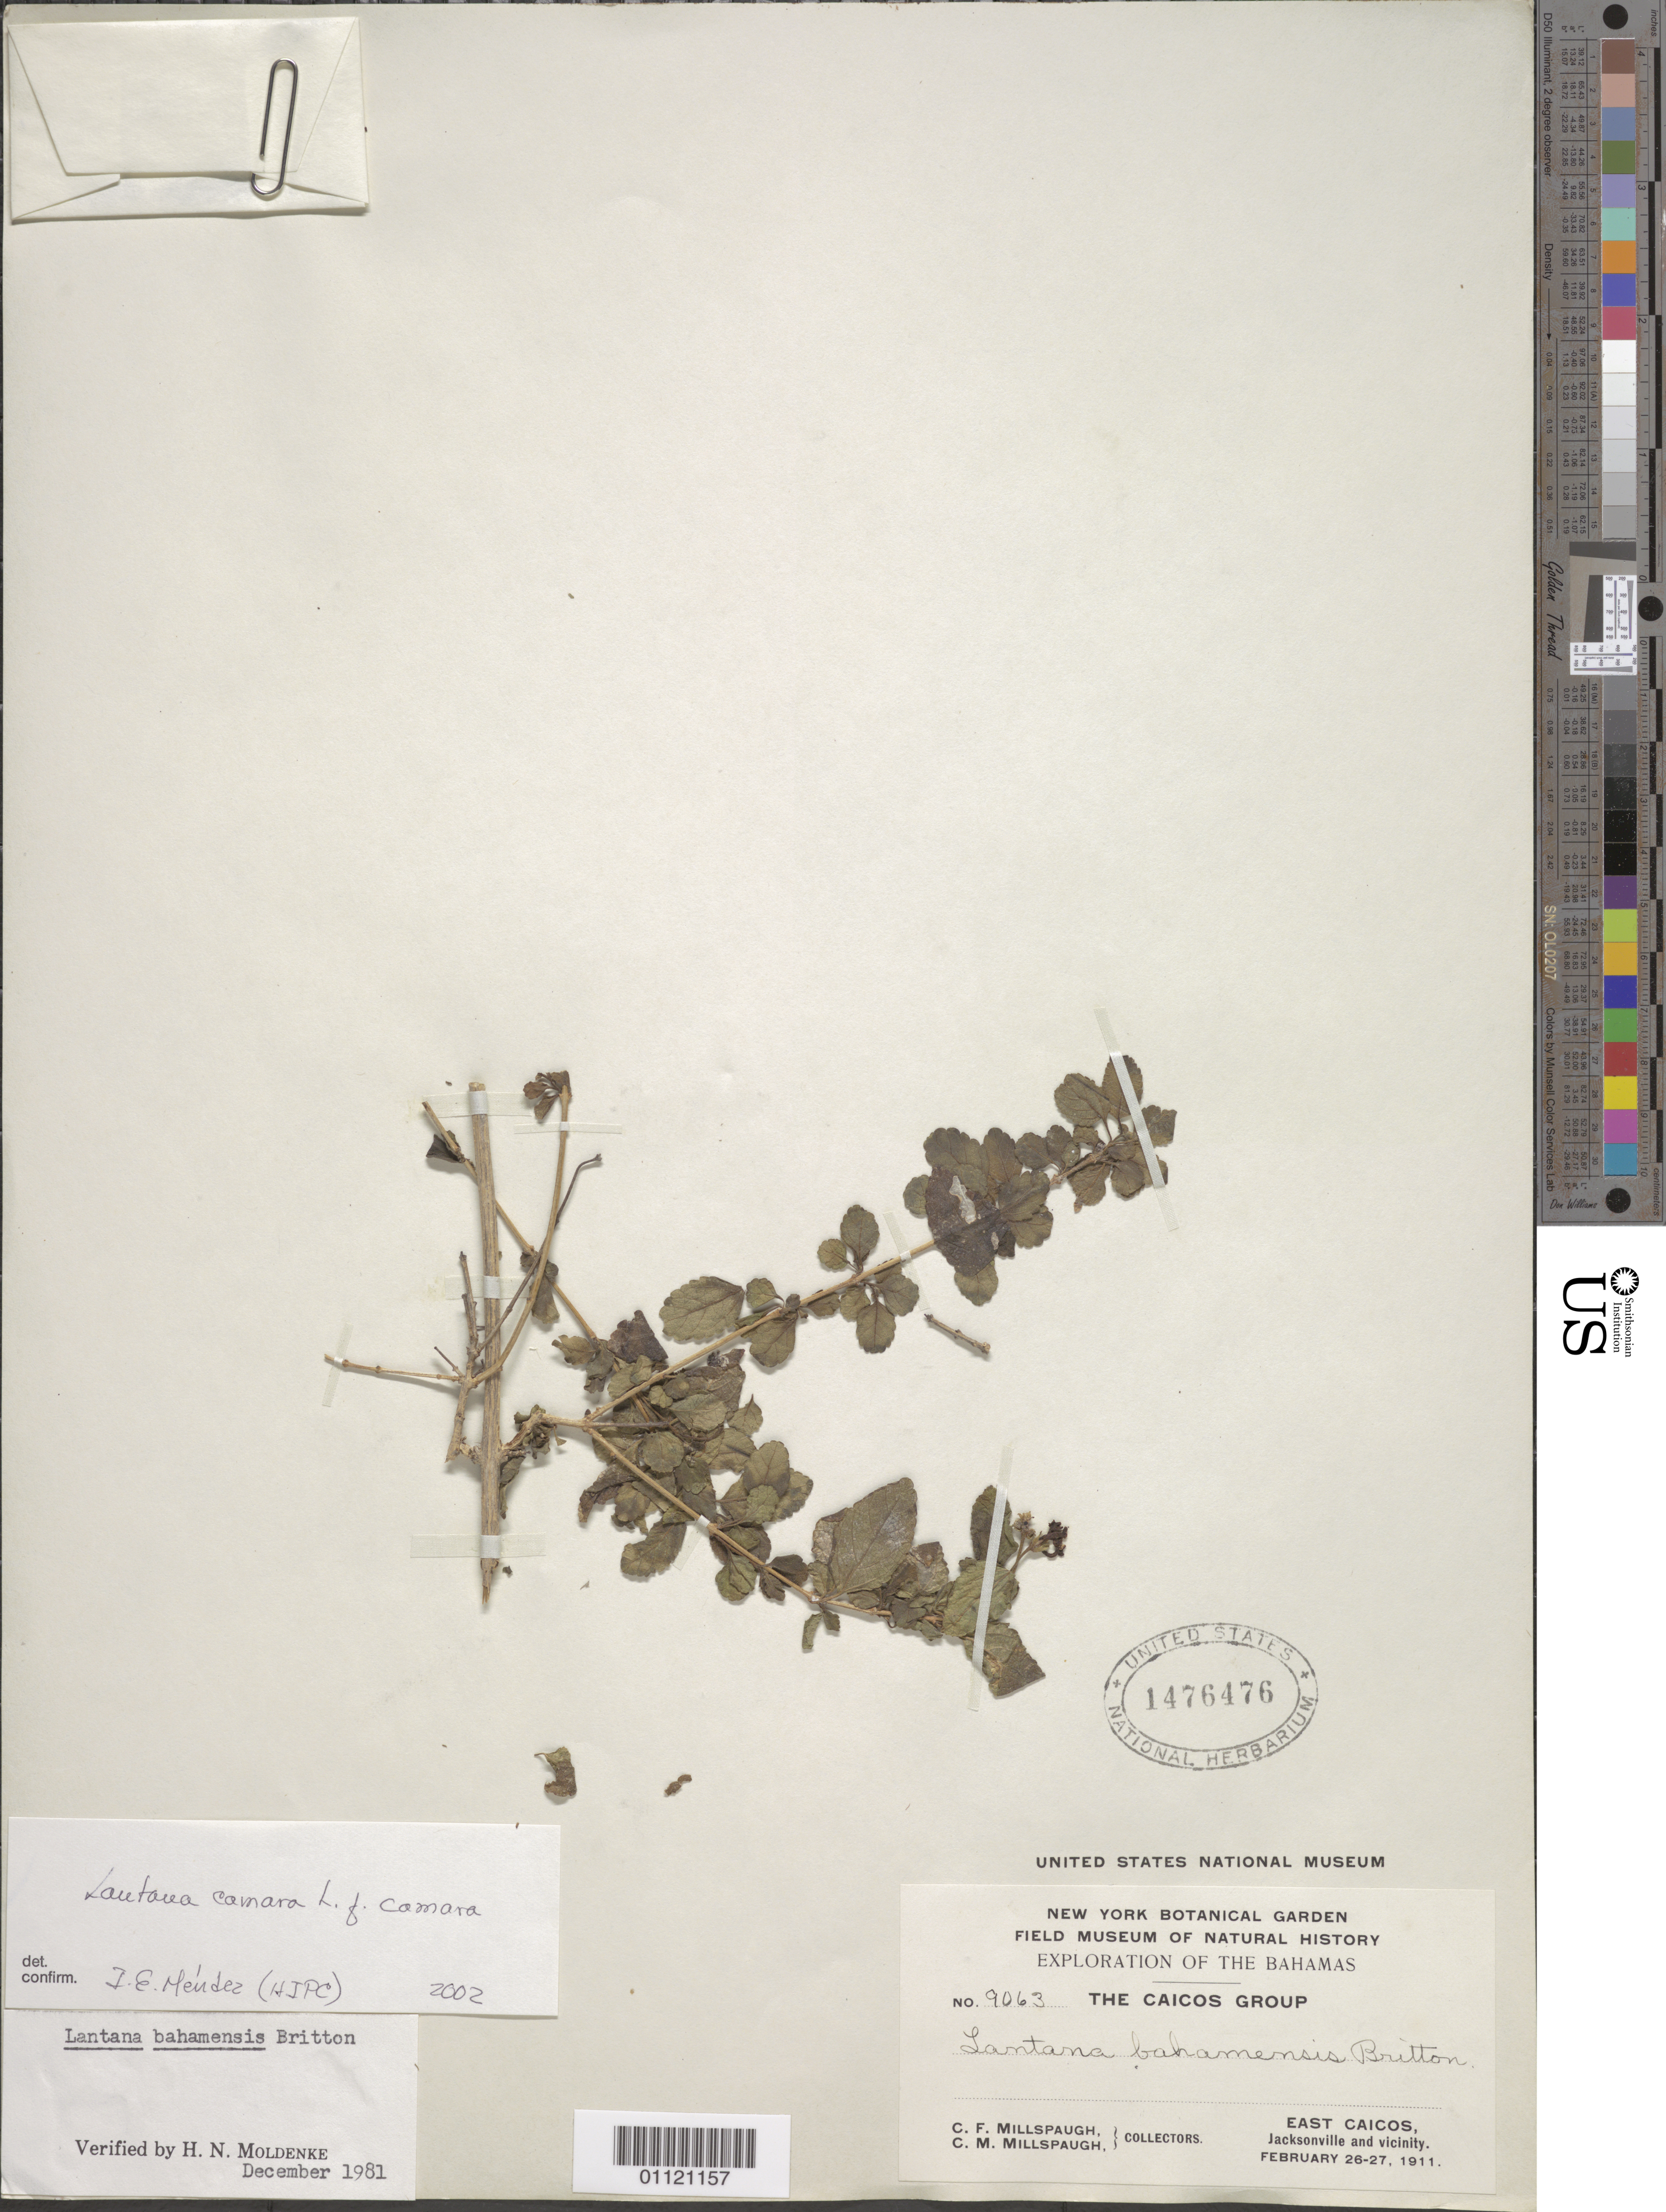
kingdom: Plantae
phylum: Tracheophyta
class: Magnoliopsida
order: Lamiales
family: Verbenaceae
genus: Lantana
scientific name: Lantana camara f. camara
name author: L.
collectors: C. F. Millspaugh & C. Millspaugh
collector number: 9063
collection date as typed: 26 Feb 1911 to 27 Feb 1911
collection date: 1911-02-26/1911-02-27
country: Turks and Caicos Islands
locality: E Caicos: Jacksonville and vicinity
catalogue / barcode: US 1476476